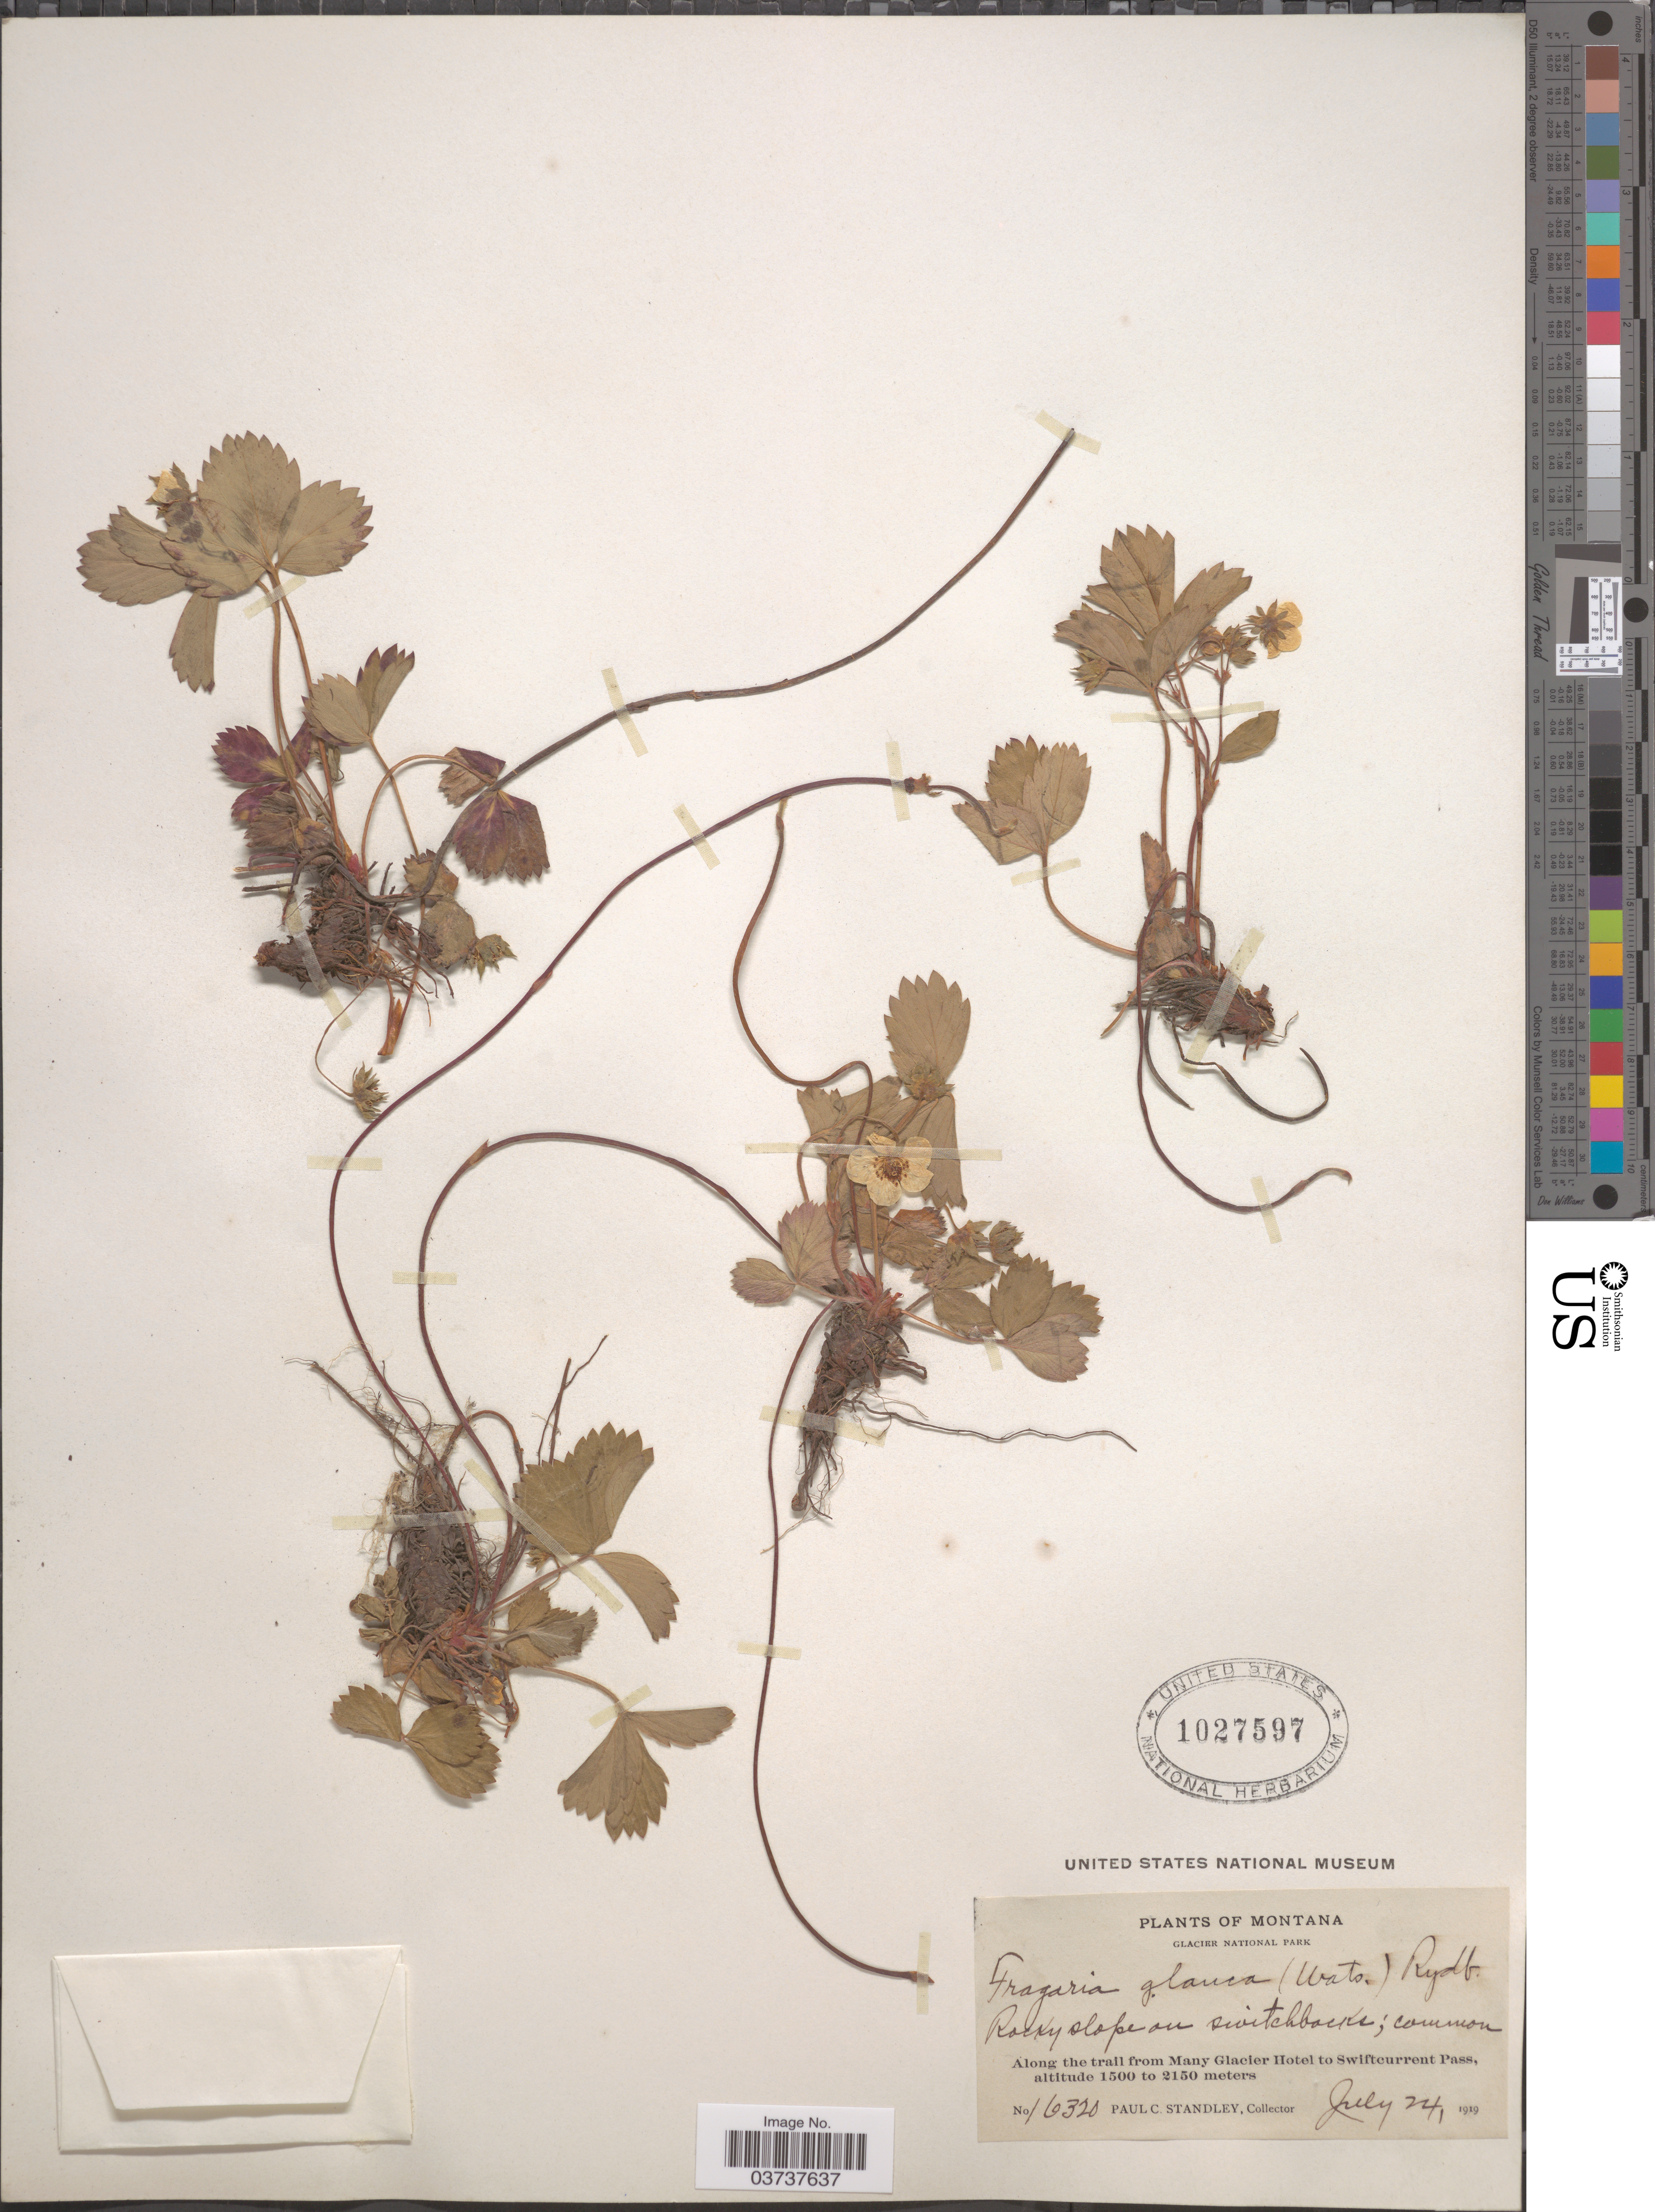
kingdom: Plantae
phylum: Tracheophyta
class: Magnoliopsida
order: Rosales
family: Rosaceae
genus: Fragaria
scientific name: Fragaria virginiana subsp. glauca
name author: (S. Watson) Staudt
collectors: P. C. Standley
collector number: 16320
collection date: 1919-07-24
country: United States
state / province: Montana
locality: Glacier National Park. Along the trail from Many Glacier Hotel to Swiftcurrent Pass.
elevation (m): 1500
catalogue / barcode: US 1027597